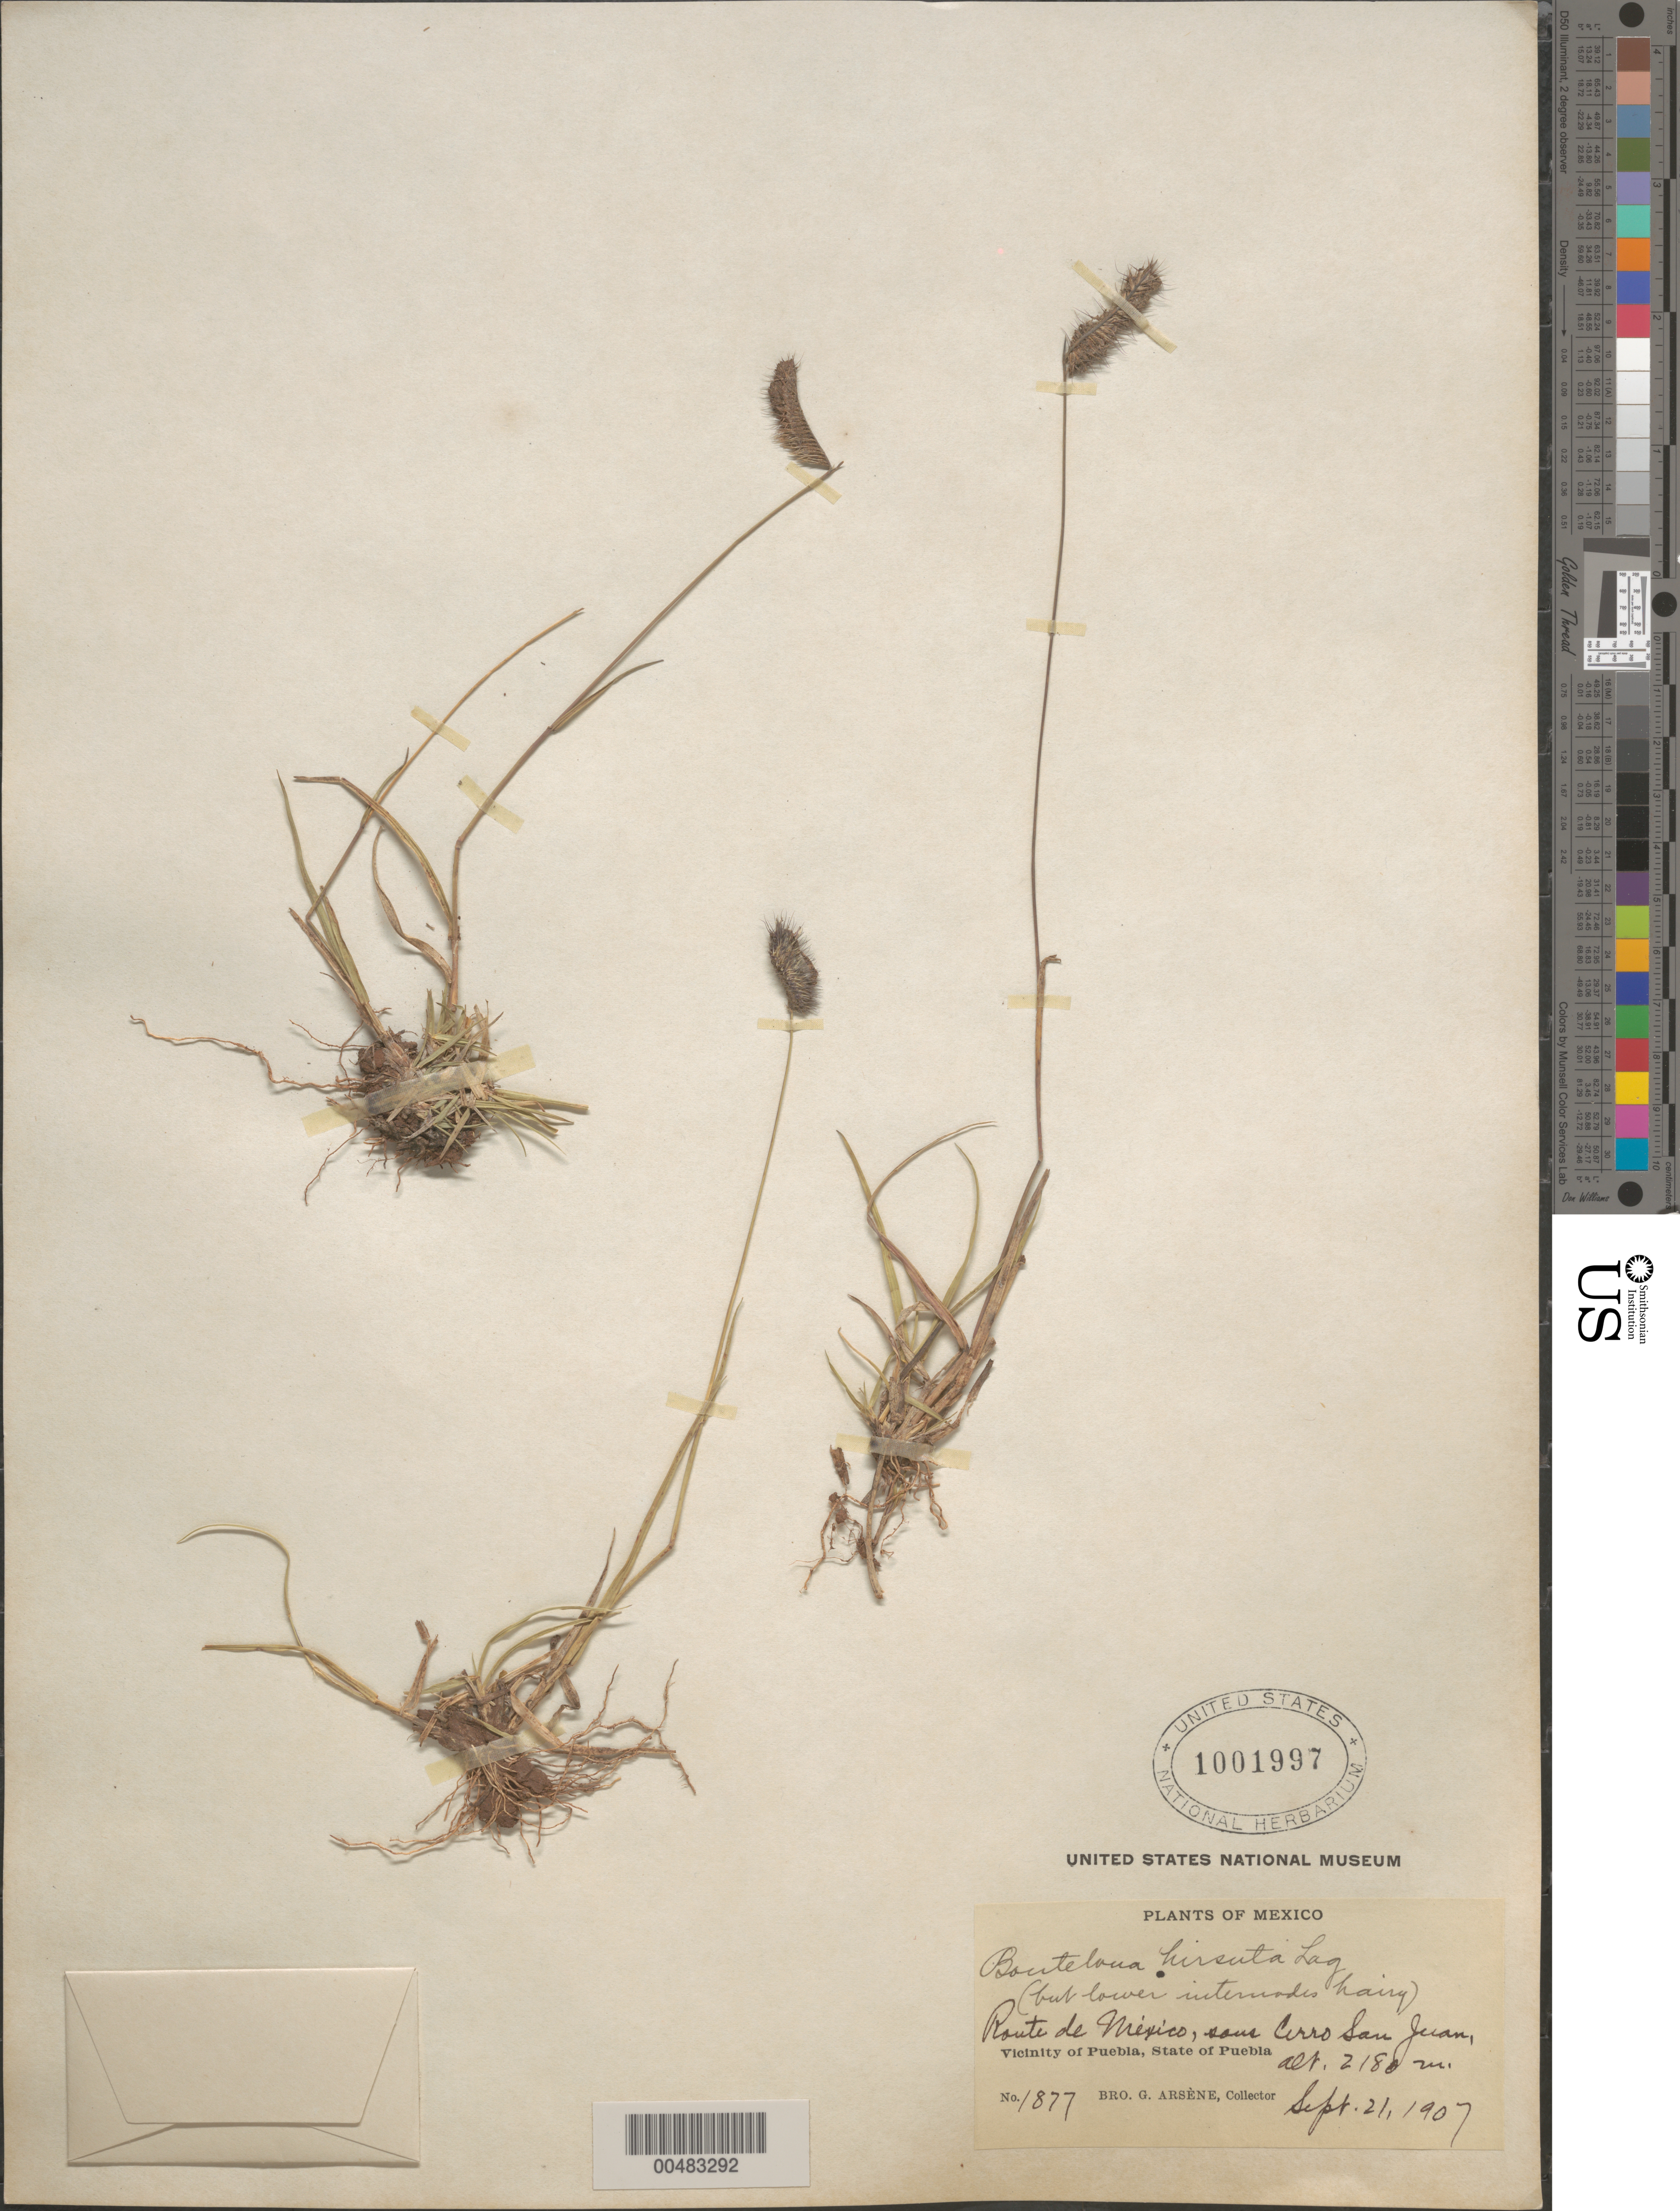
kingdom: Plantae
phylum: Tracheophyta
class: Liliopsida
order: Poales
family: Poaceae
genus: Bouteloua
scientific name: Bouteloua hirsuta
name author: Lag.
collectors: Bro. G. Arsène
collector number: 1877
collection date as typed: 21 Sep 1907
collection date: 1907-09-21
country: Mexico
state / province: Puebla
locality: Vicinity of Puebla, Route de México, sous Cerro San Juan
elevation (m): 2180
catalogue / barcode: US 1001997